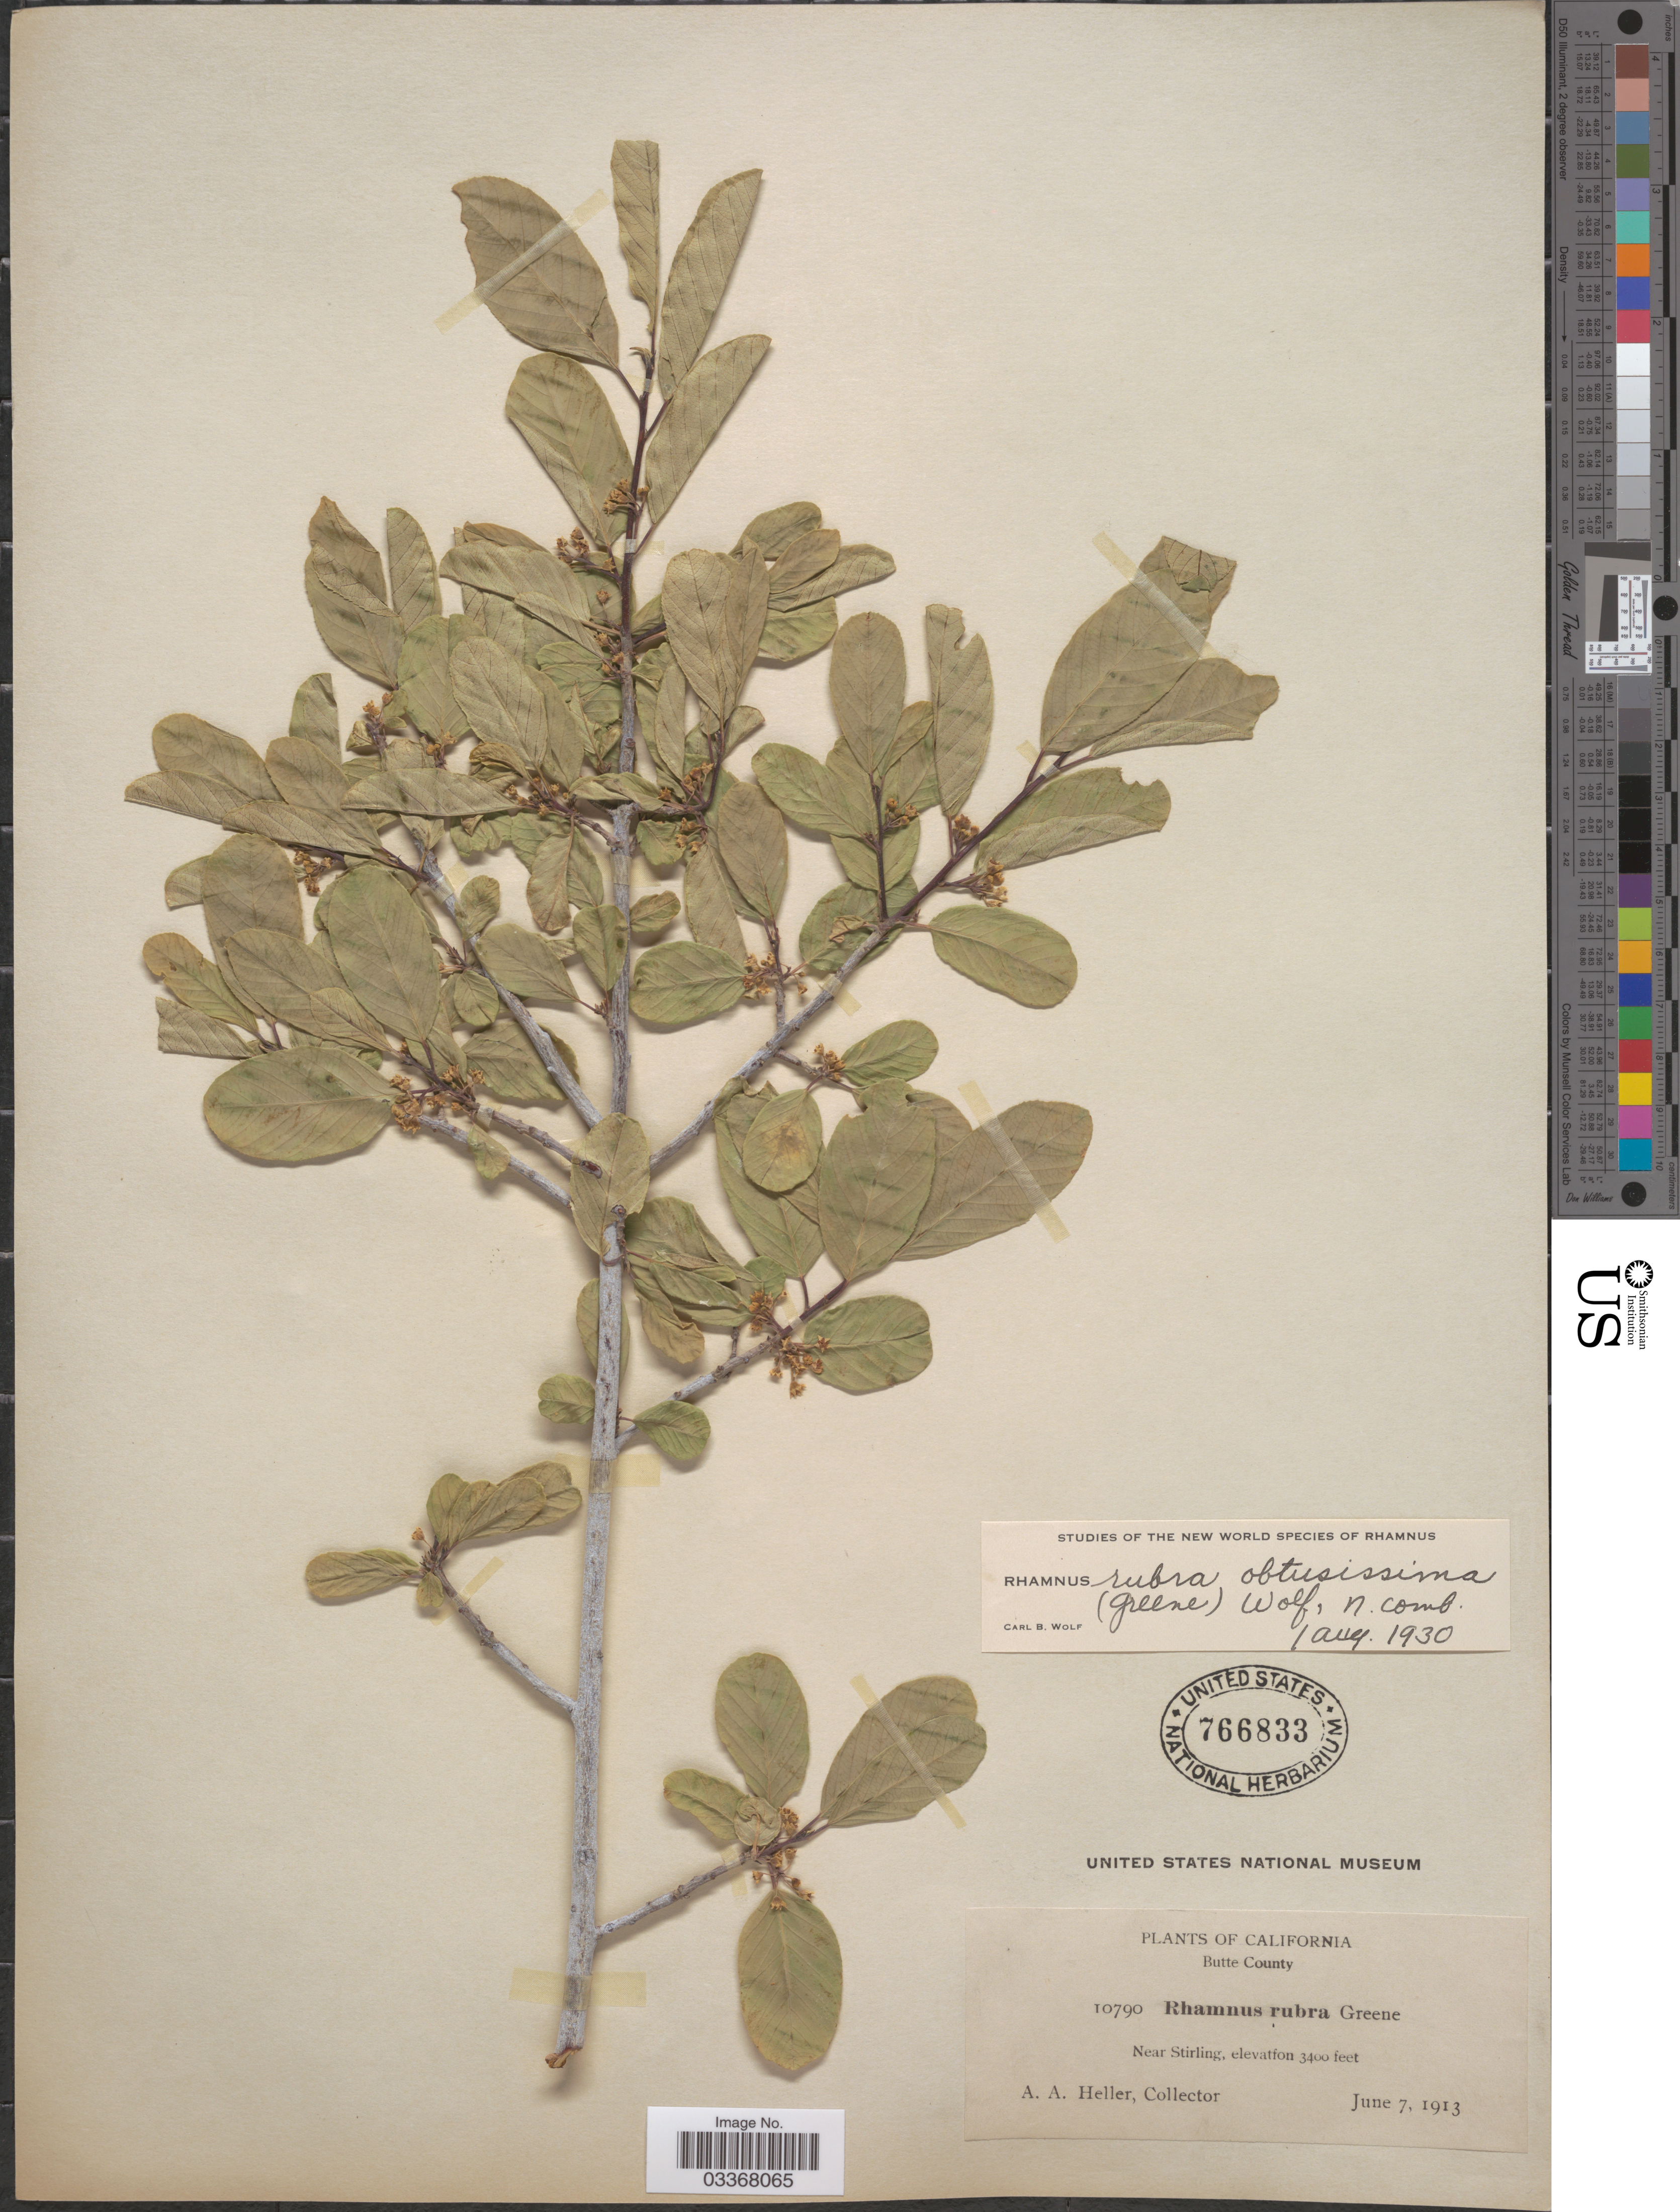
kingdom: Plantae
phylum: Tracheophyta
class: Magnoliopsida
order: Rosales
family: Rhamnaceae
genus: Frangula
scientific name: Frangula rubra subsp. obtusissima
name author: (Greene) Kartesz & Gandhi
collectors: A. A. Heller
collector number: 10790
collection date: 1913-06-07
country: United States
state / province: California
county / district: Butte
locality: Butte County, Near Stirling.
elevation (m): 1036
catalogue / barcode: US 766833